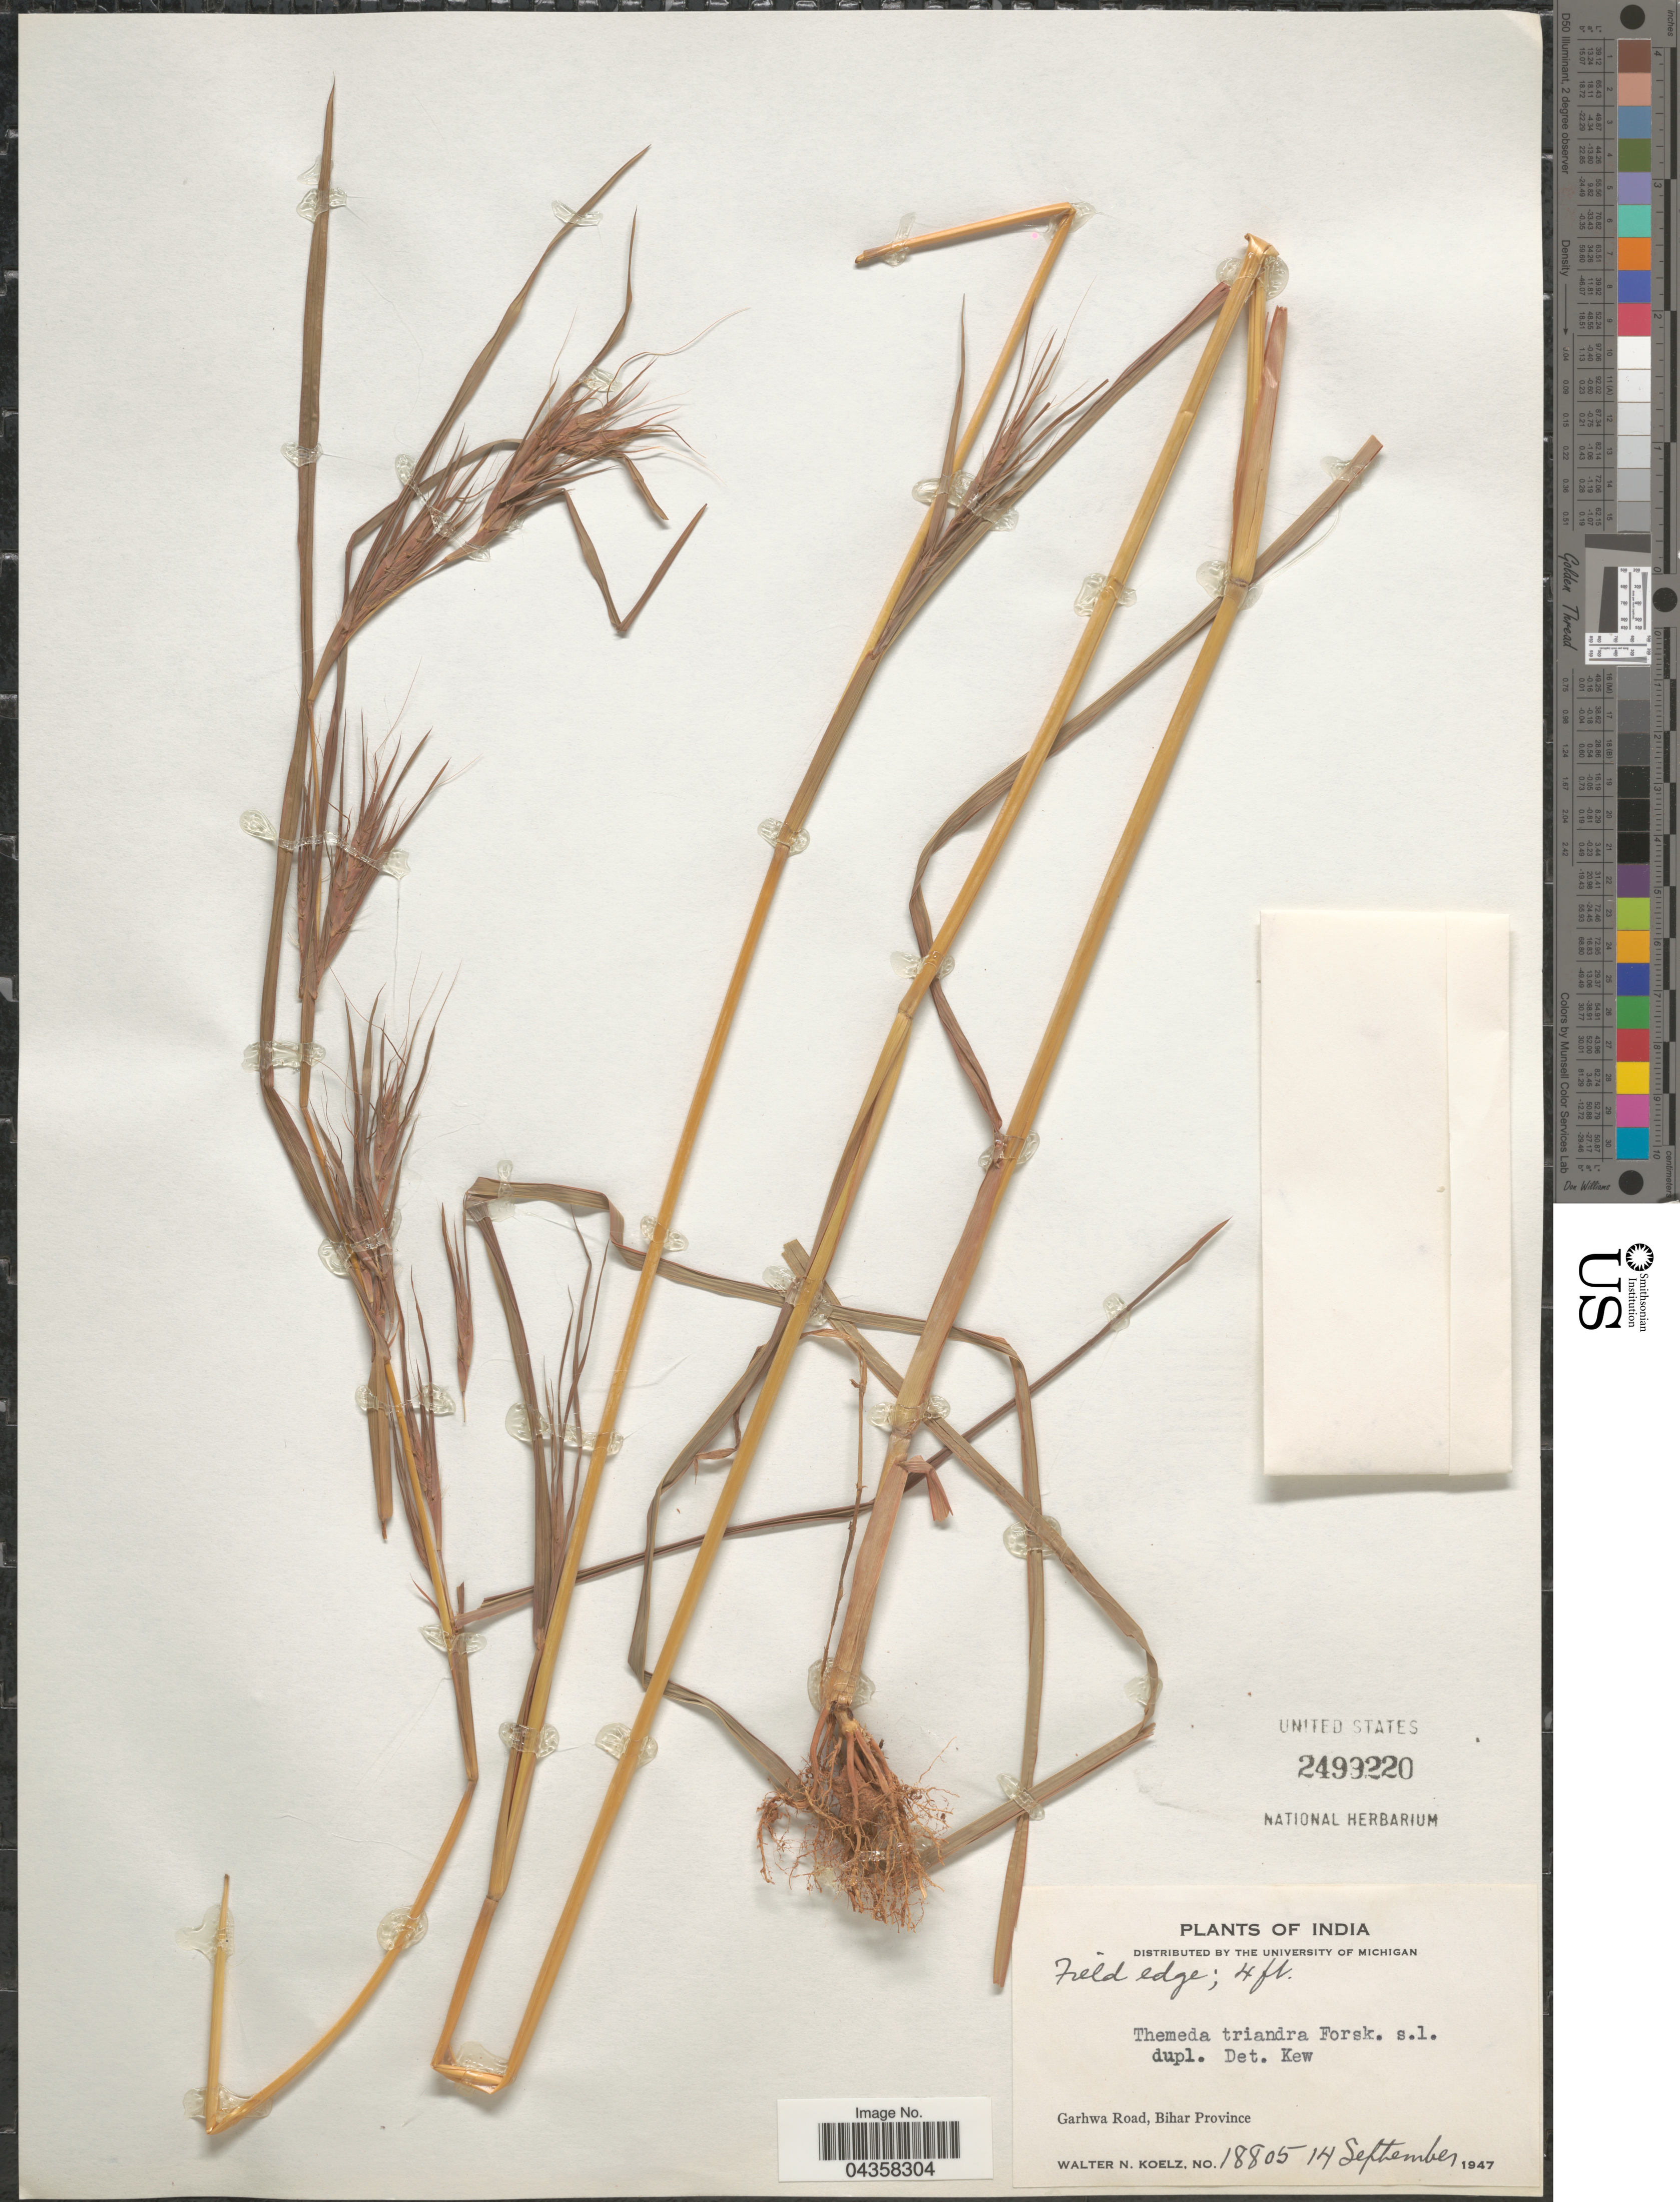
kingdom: Plantae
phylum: Tracheophyta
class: Liliopsida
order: Poales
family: Poaceae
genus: Themeda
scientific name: Themeda triandra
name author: Forssk.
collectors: W. N. Koelz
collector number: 18805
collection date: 1947-09-14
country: India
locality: Garhwa Road, Bihar Province.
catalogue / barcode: US 2499220